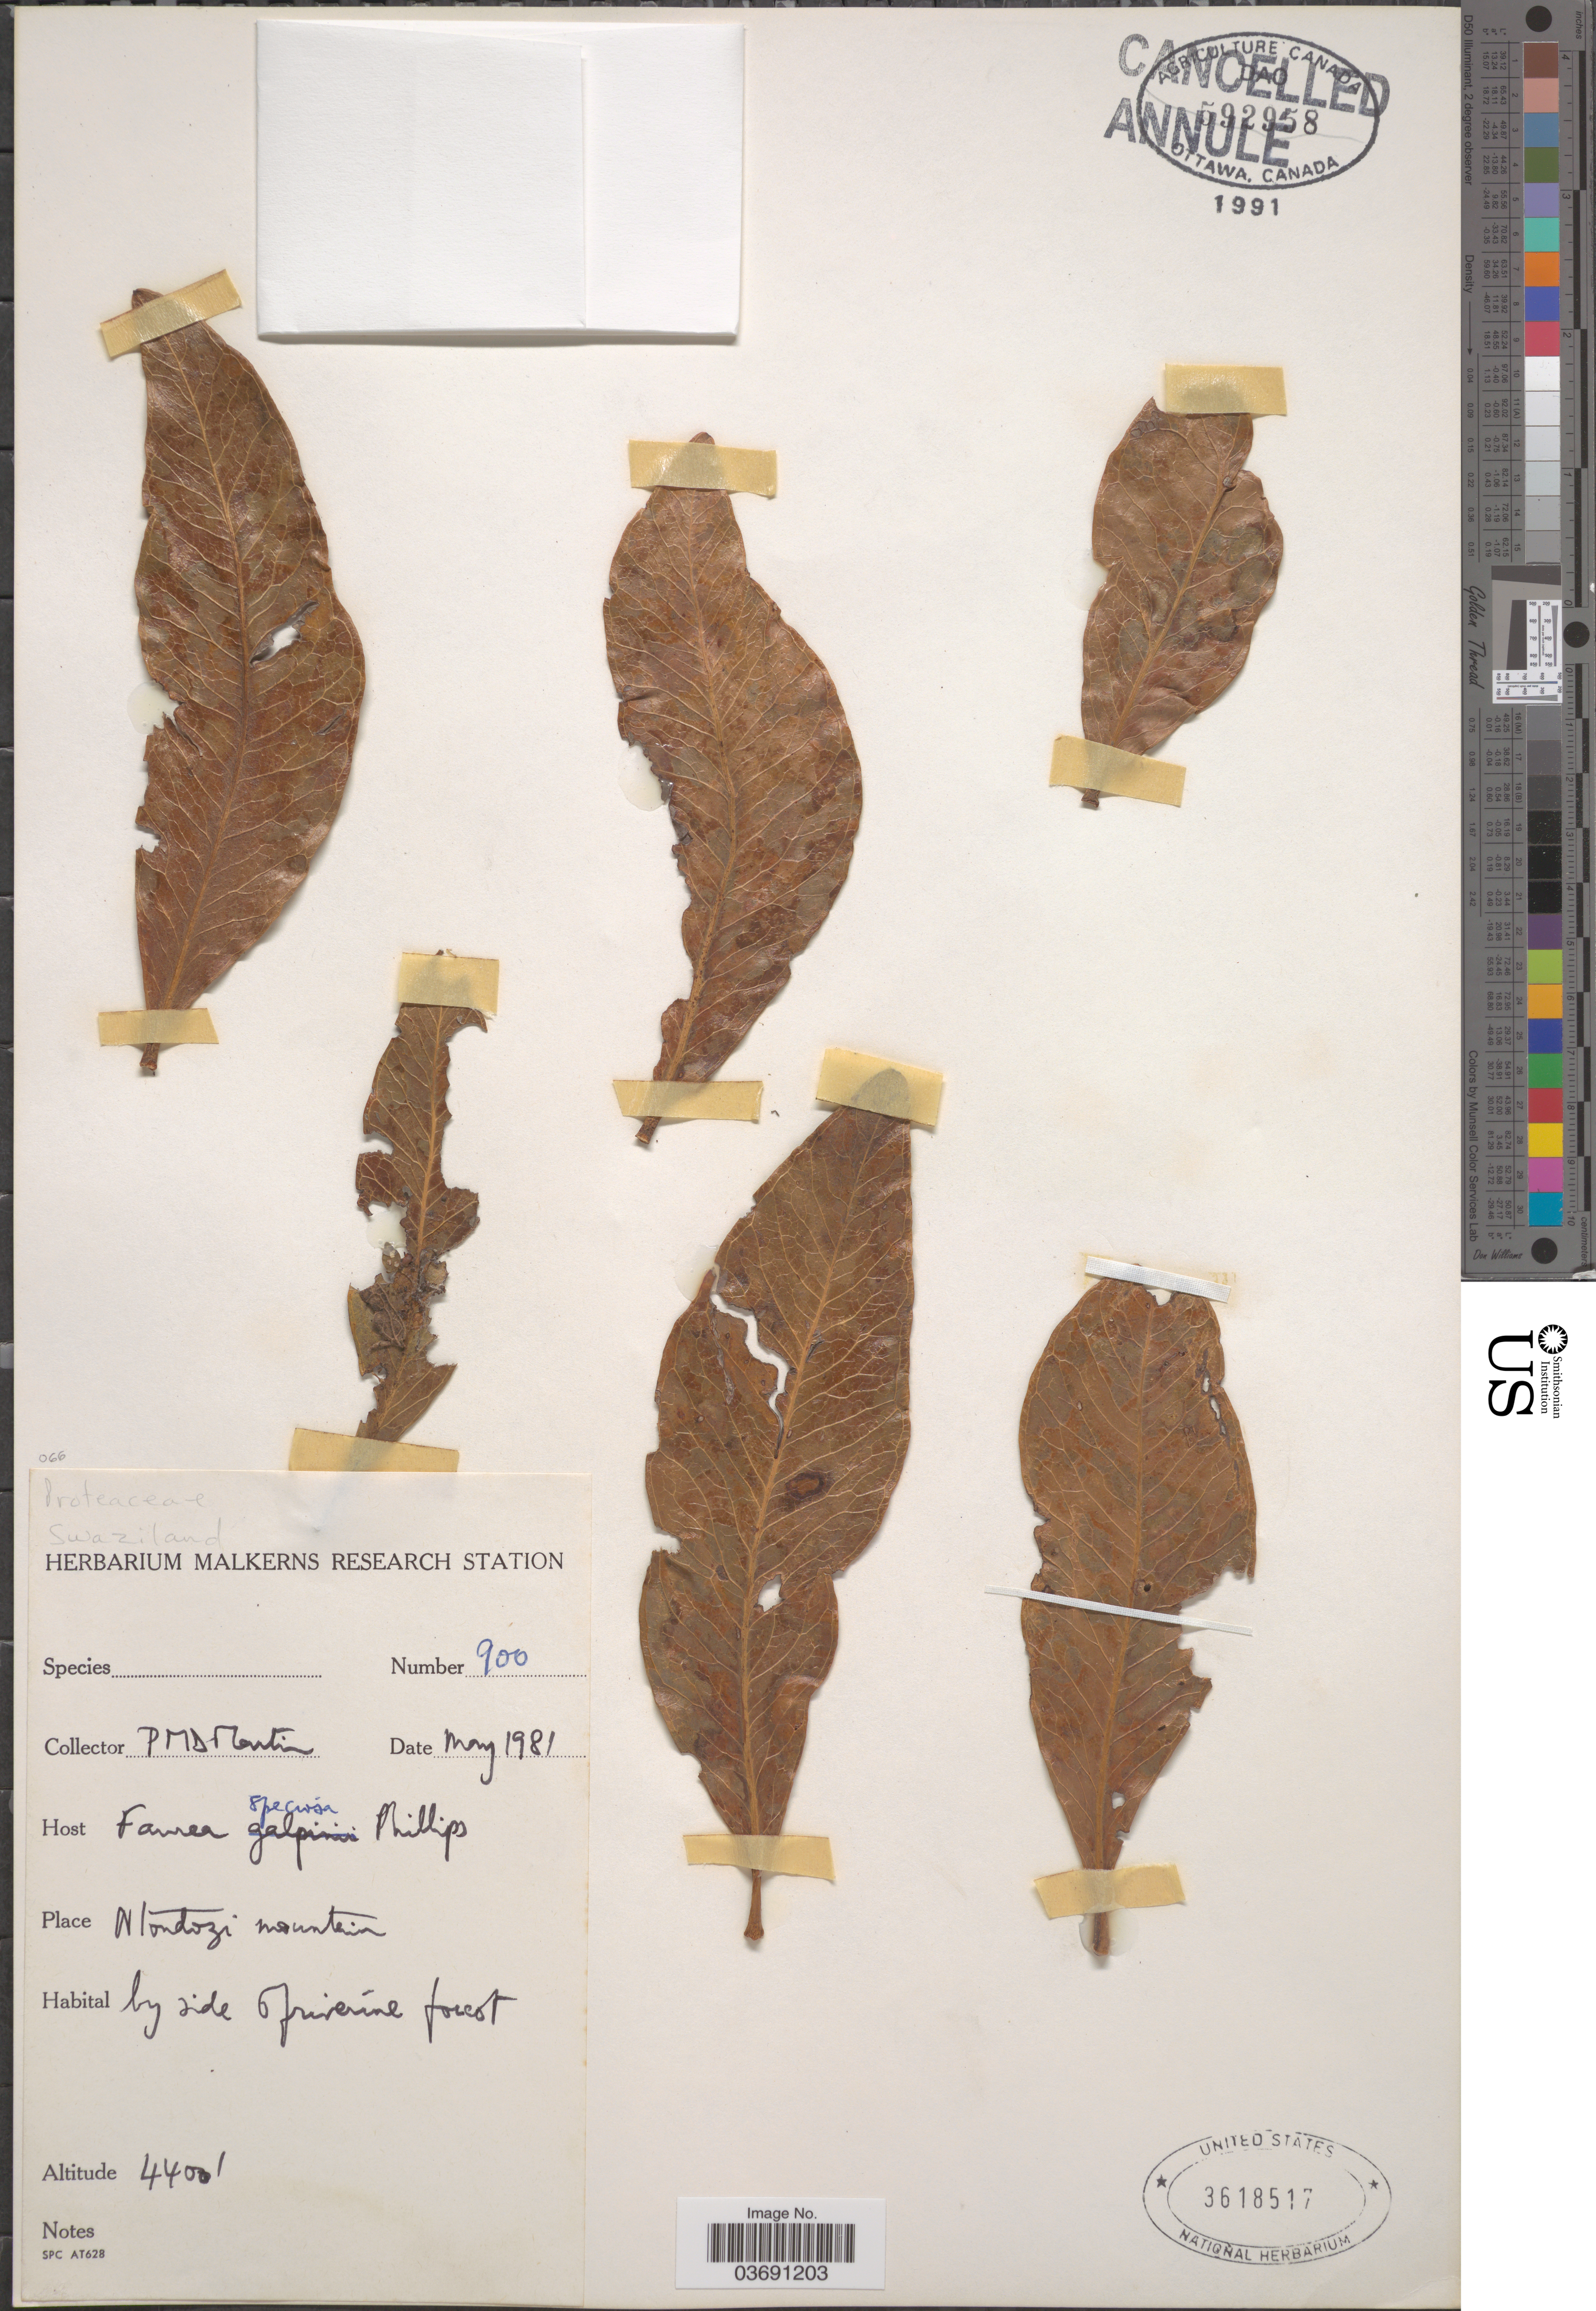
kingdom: Plantae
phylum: Tracheophyta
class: Magnoliopsida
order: Proteales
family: Proteaceae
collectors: P. M. D. Martin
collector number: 900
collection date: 1981-05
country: Eswatini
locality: Ntondozi mountain.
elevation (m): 1341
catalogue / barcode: US 3618517